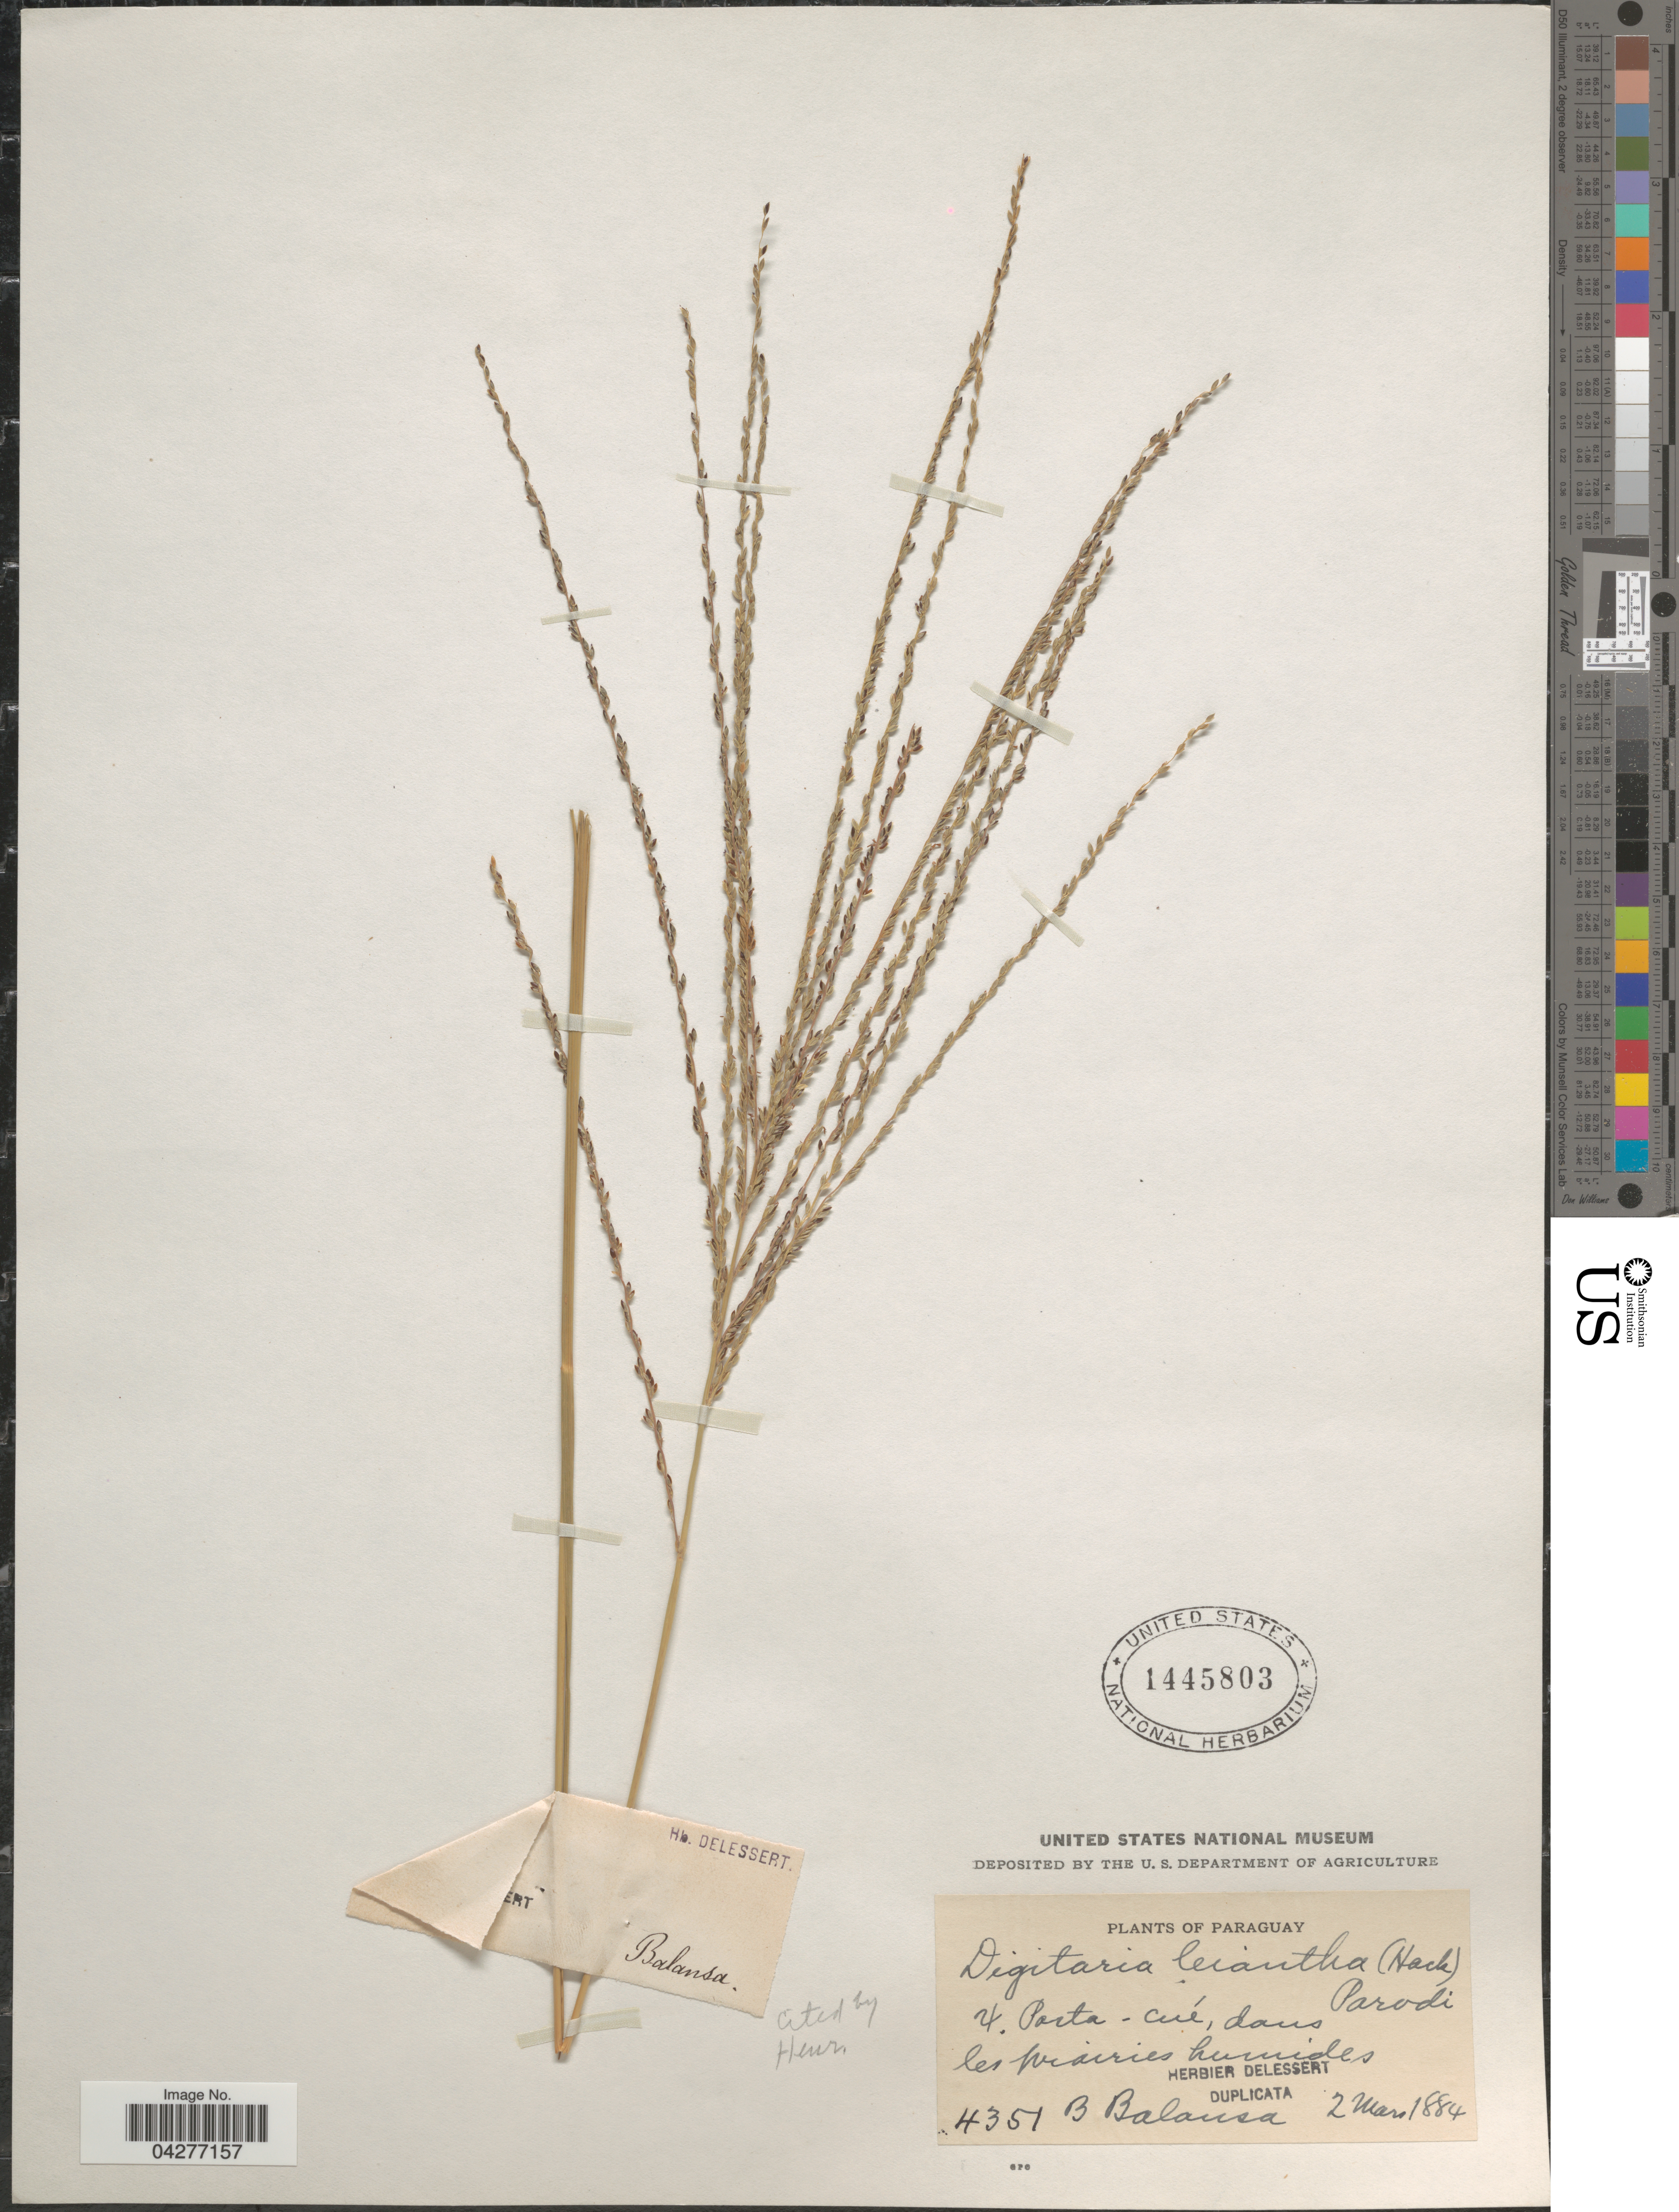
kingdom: Plantae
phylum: Tracheophyta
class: Liliopsida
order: Poales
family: Poaceae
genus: Digitaria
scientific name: Digitaria lehmanniana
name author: Henr.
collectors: B. Balansa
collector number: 4351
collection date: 1884-03-02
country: Paraguay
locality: Porta-cué, dans les prairies humides.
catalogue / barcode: US 1445803